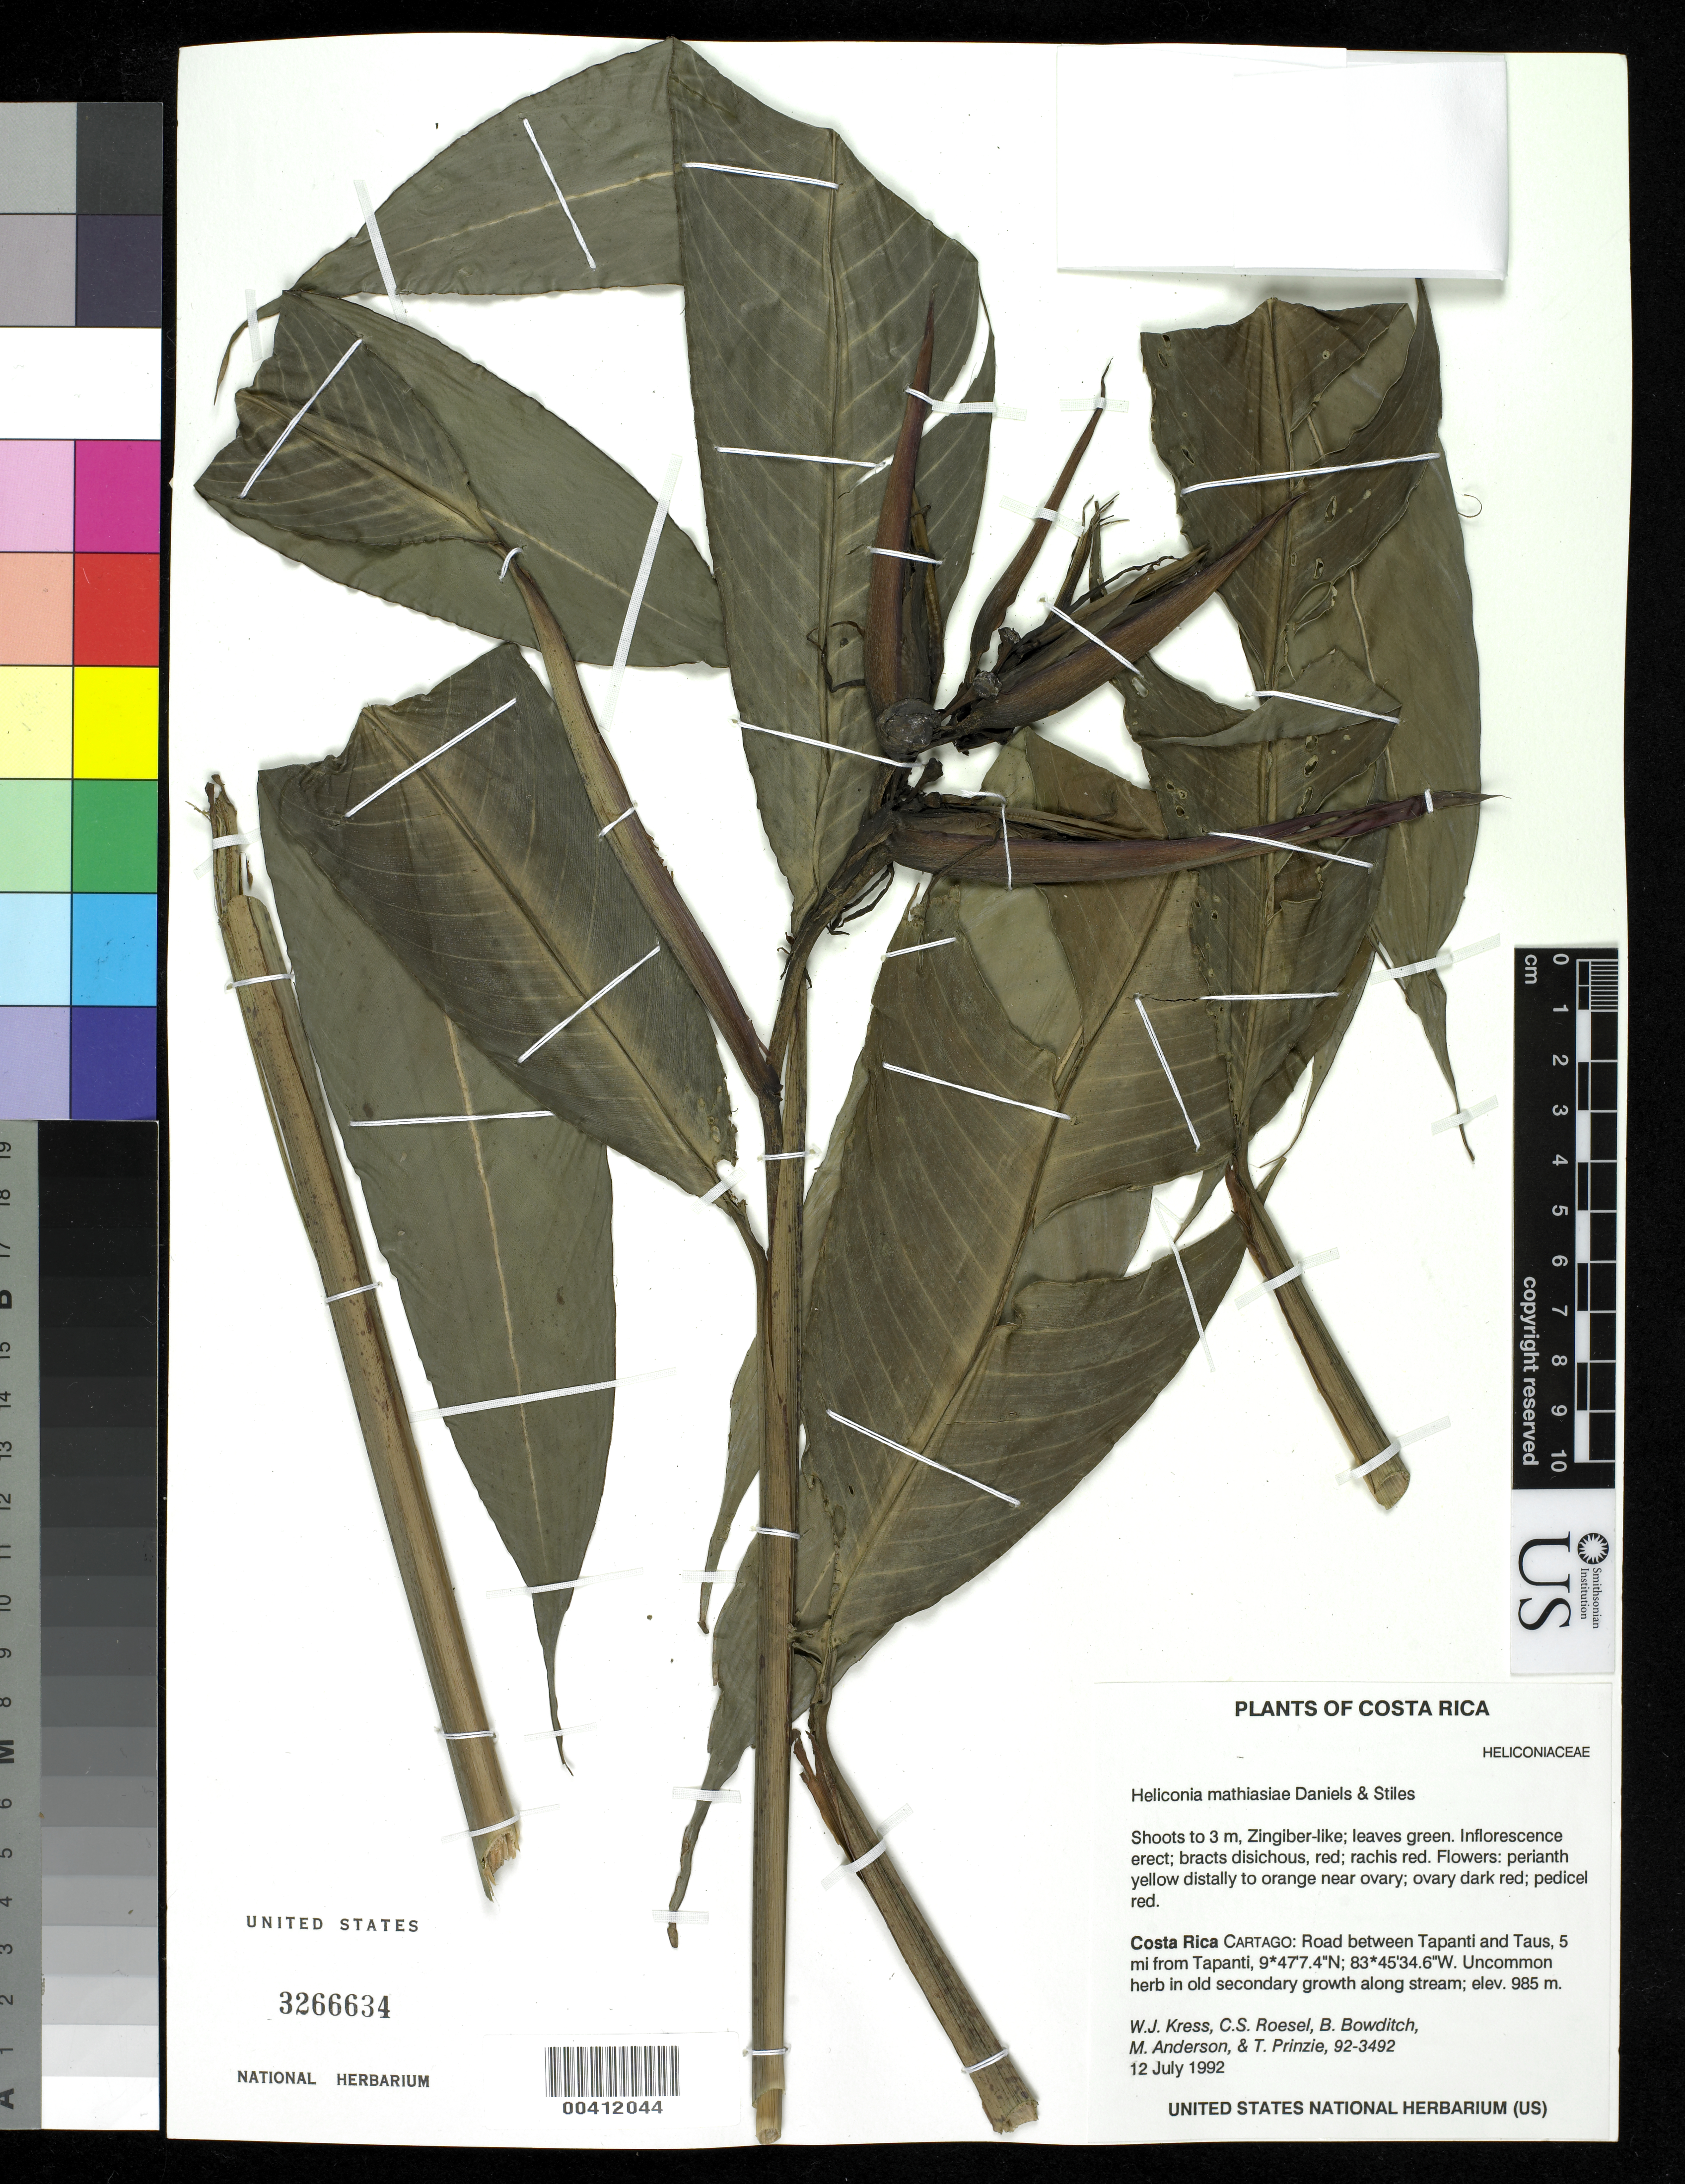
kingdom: Plantae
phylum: Tracheophyta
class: Liliopsida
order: Zingiberales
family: Heliconiaceae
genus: Heliconia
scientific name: Heliconia mathiasiae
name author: G.S. Daniels & F.G. Stiles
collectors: W. J. Kress, C. S. Roesel, B. Bowditch, M. Anderson & T. Prinzie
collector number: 92-3492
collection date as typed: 12 Jul 1992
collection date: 1992-07-12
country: Costa Rica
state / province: Cartago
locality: Rd between Tapanti and Taus, 5 mi. from Tapanti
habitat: Old secondary growth along stream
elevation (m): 985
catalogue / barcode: US 3266634